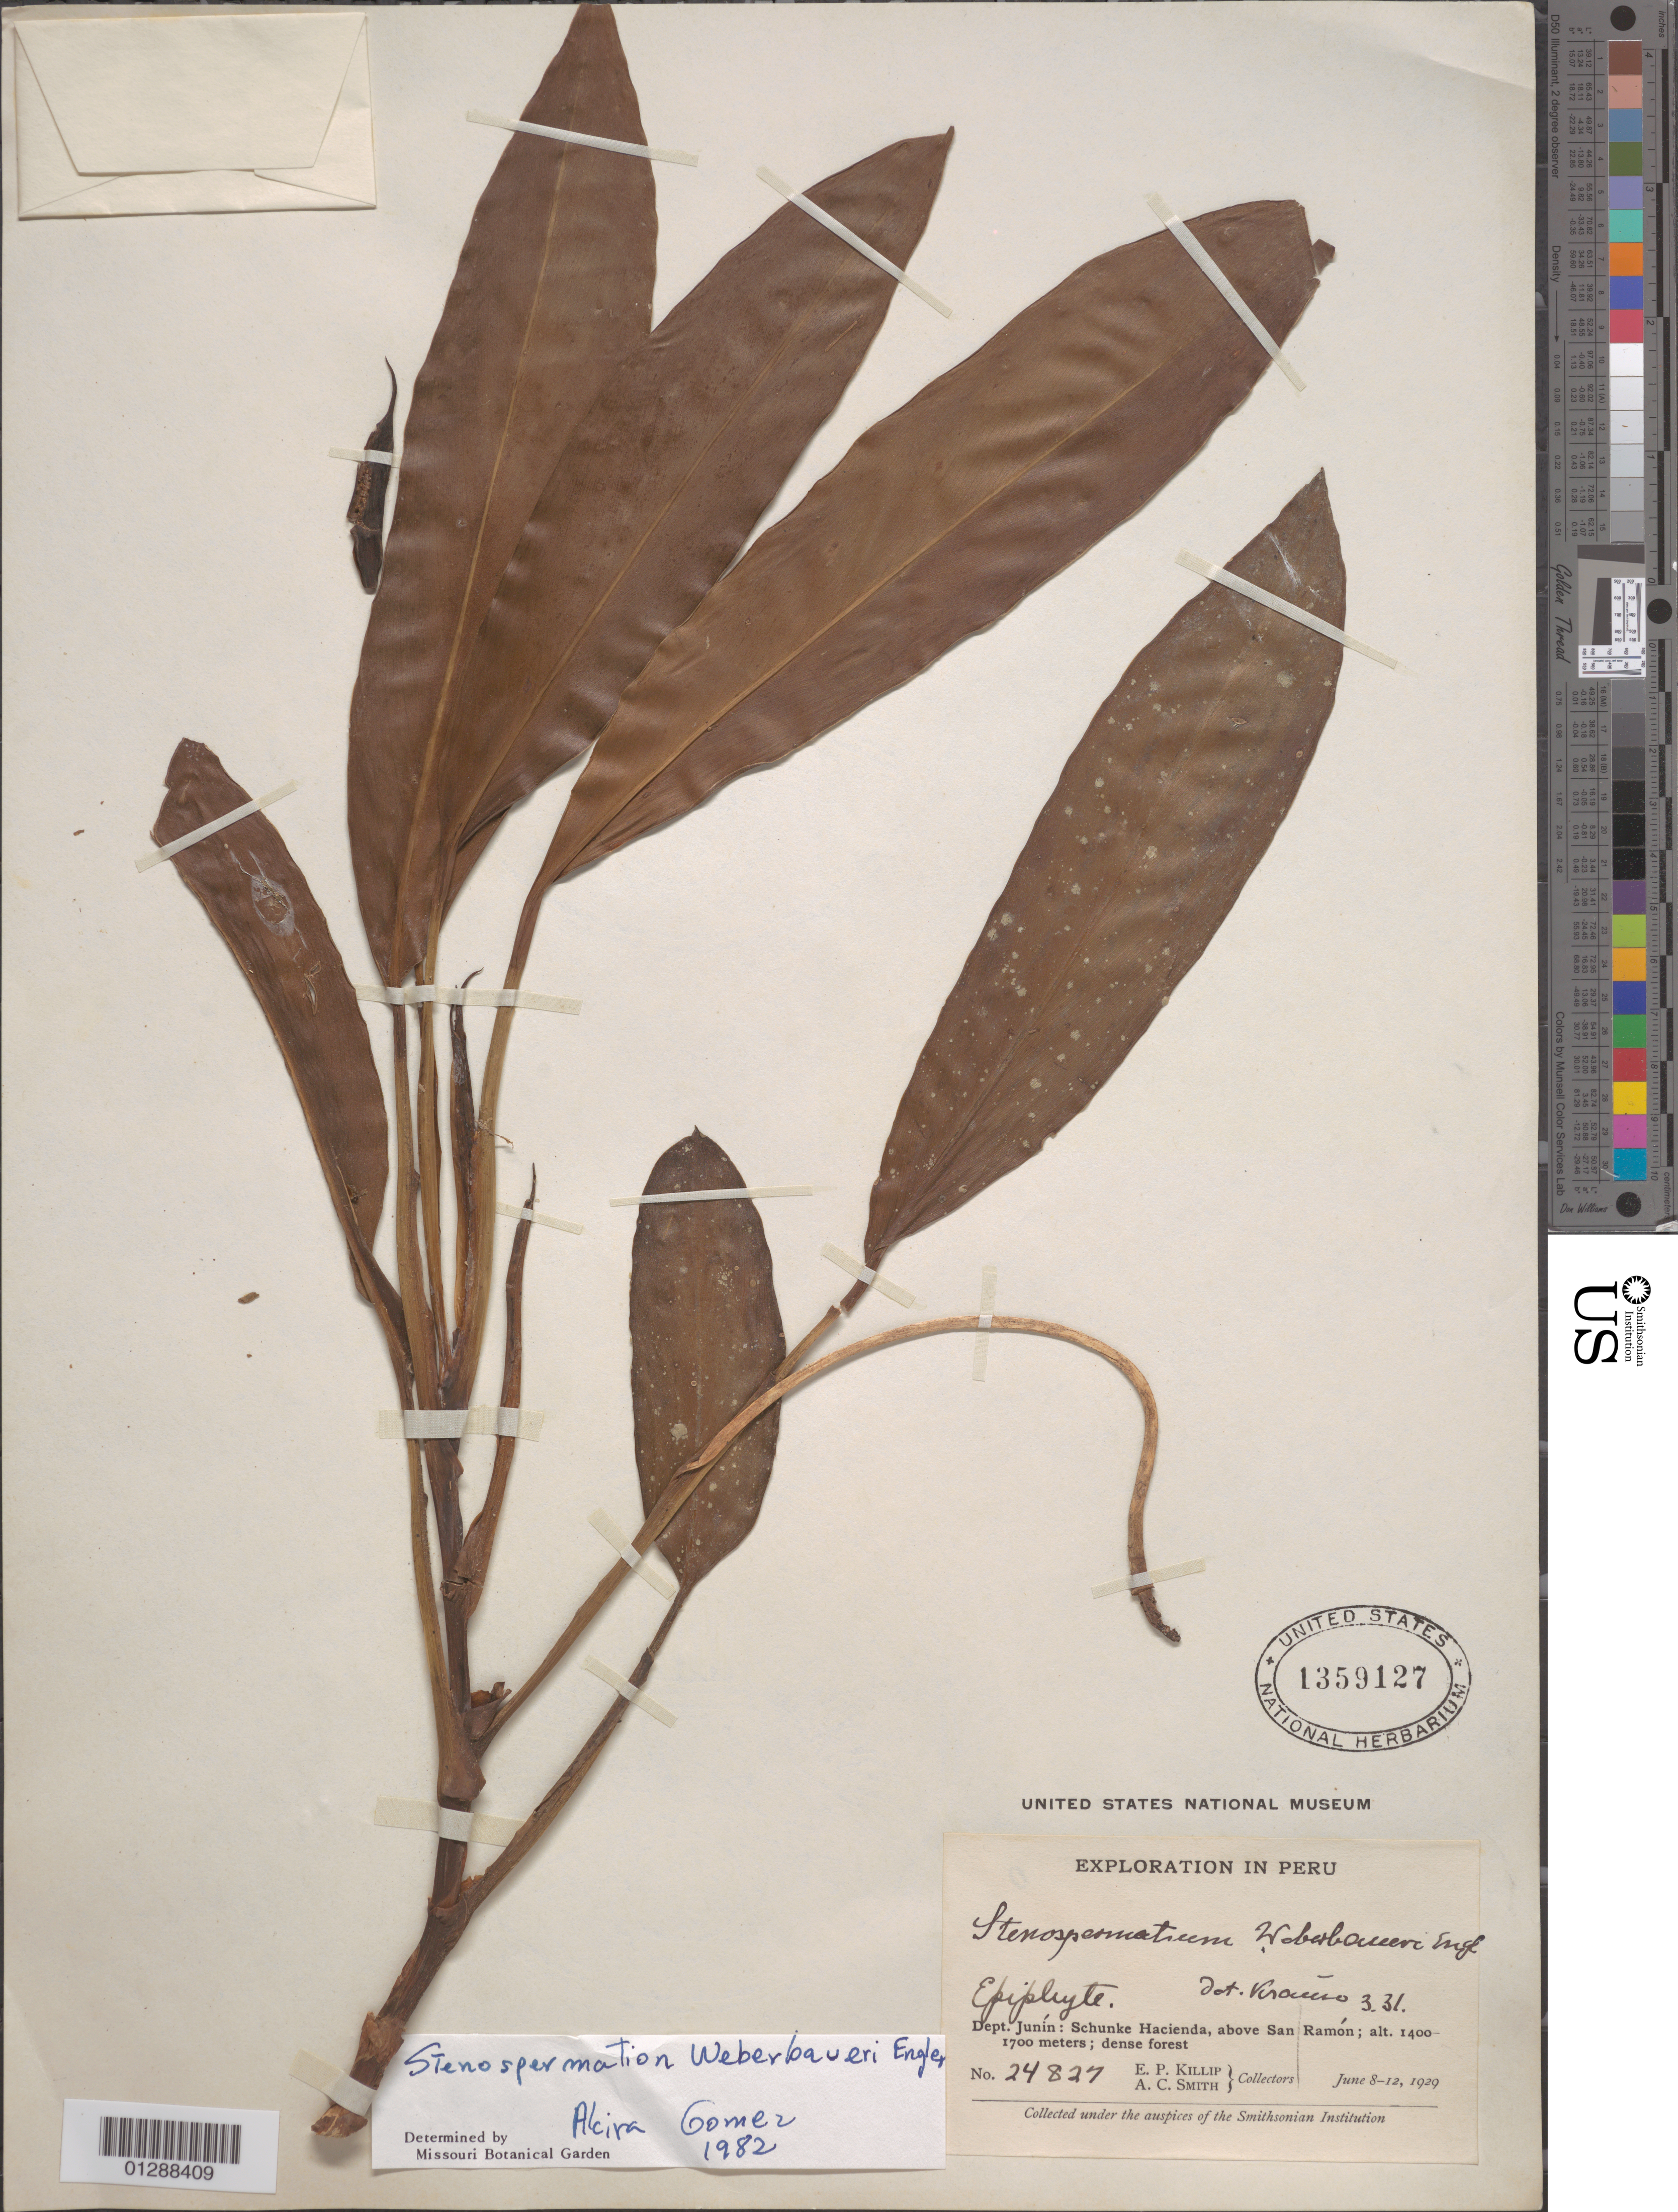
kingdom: Plantae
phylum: Tracheophyta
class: Liliopsida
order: Alismatales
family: Araceae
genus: Stenospermation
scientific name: Stenospermation weberbaueri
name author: Engl.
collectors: E. P. Killip & A. C. Smith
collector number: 24827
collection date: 1929-06-08/1929-06-12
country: Peru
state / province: Junín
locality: Dept. Junín: Schunke Hacienda, above San Ramón.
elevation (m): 1400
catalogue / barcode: US 1359127